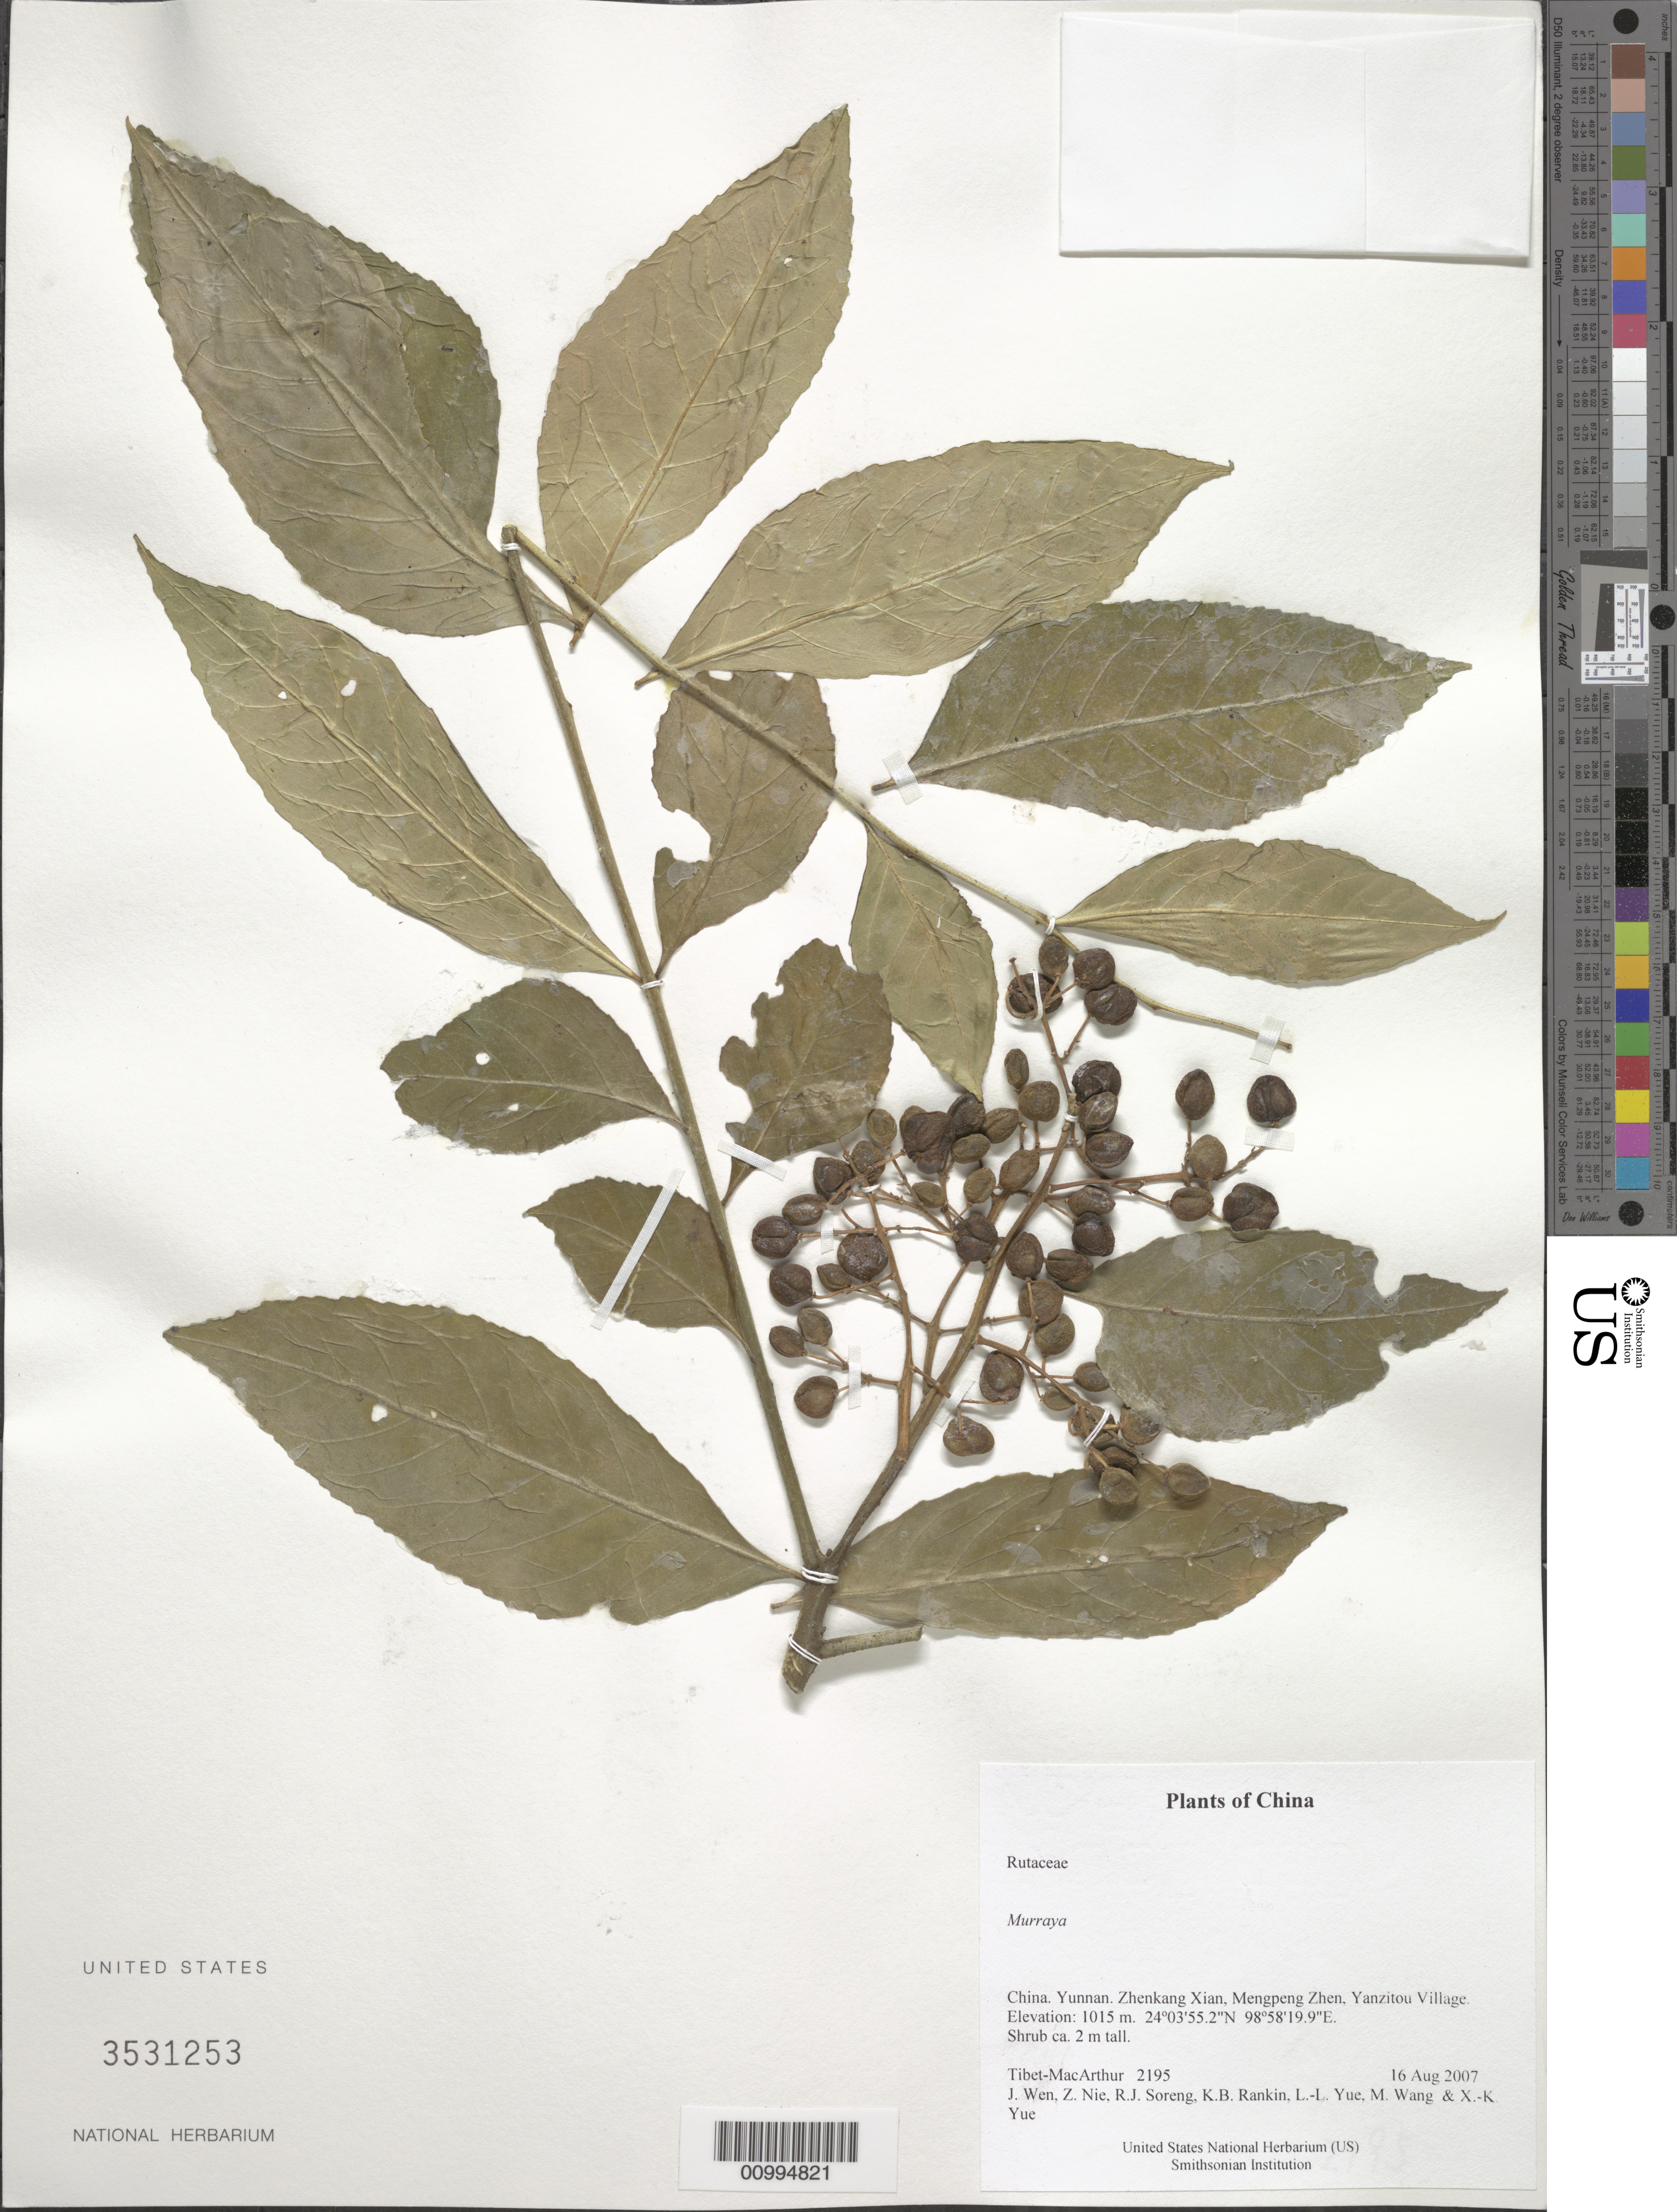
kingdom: Plantae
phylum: Tracheophyta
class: Magnoliopsida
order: Sapindales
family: Rutaceae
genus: Murraya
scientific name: Murraya sp.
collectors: Tibet-MacArthur, J. Wen, Z. Nie, R. J. Soreng, K. Rankin, L. Yue, M. Wang & X. Yue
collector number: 2195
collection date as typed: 16 Aug 2007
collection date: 2007-08-16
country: China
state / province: Yunnan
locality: Zhenkang Xian, Mengpeng Zhen, Yanzitou Village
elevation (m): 1015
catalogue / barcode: US 3531253